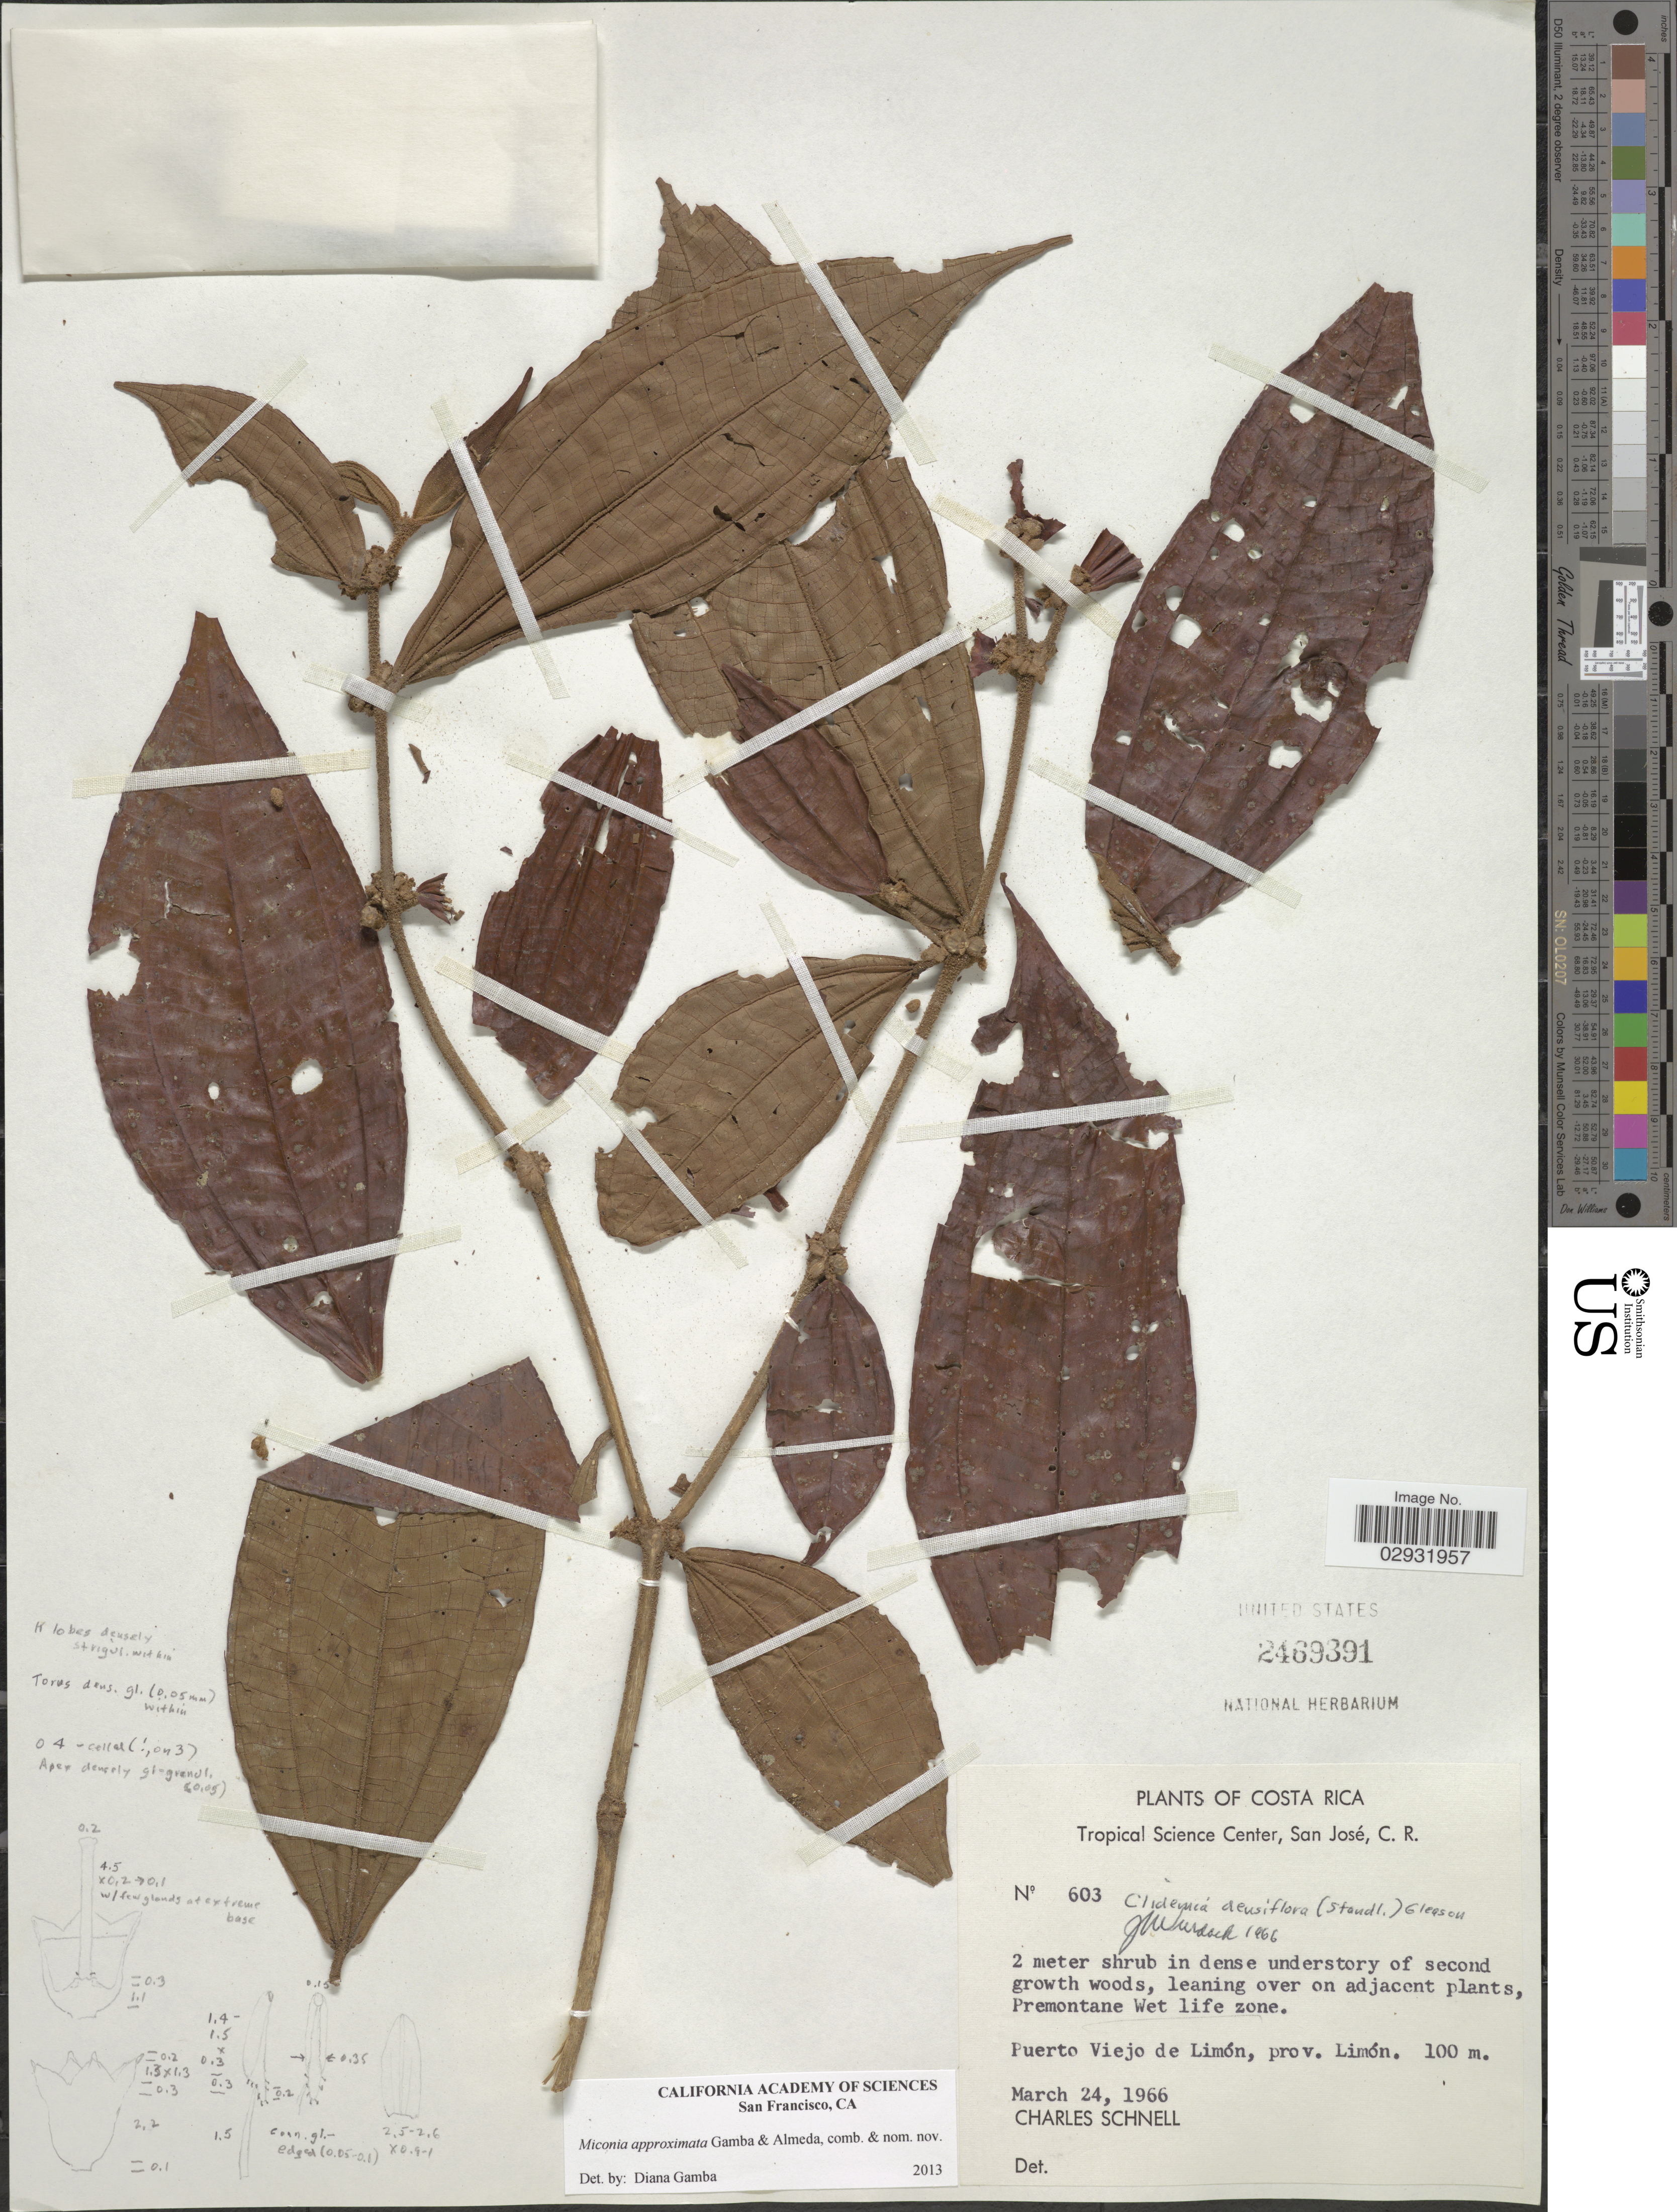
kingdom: Plantae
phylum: Tracheophyta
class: Magnoliopsida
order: Myrtales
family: Melastomataceae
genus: Miconia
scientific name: Miconia approximata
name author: Gamba & Almeda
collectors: C. Schnell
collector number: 603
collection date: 1966-03-24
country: Costa Rica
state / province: Limón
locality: Puerto Viejo de Limón.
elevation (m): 100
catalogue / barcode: US 2469391